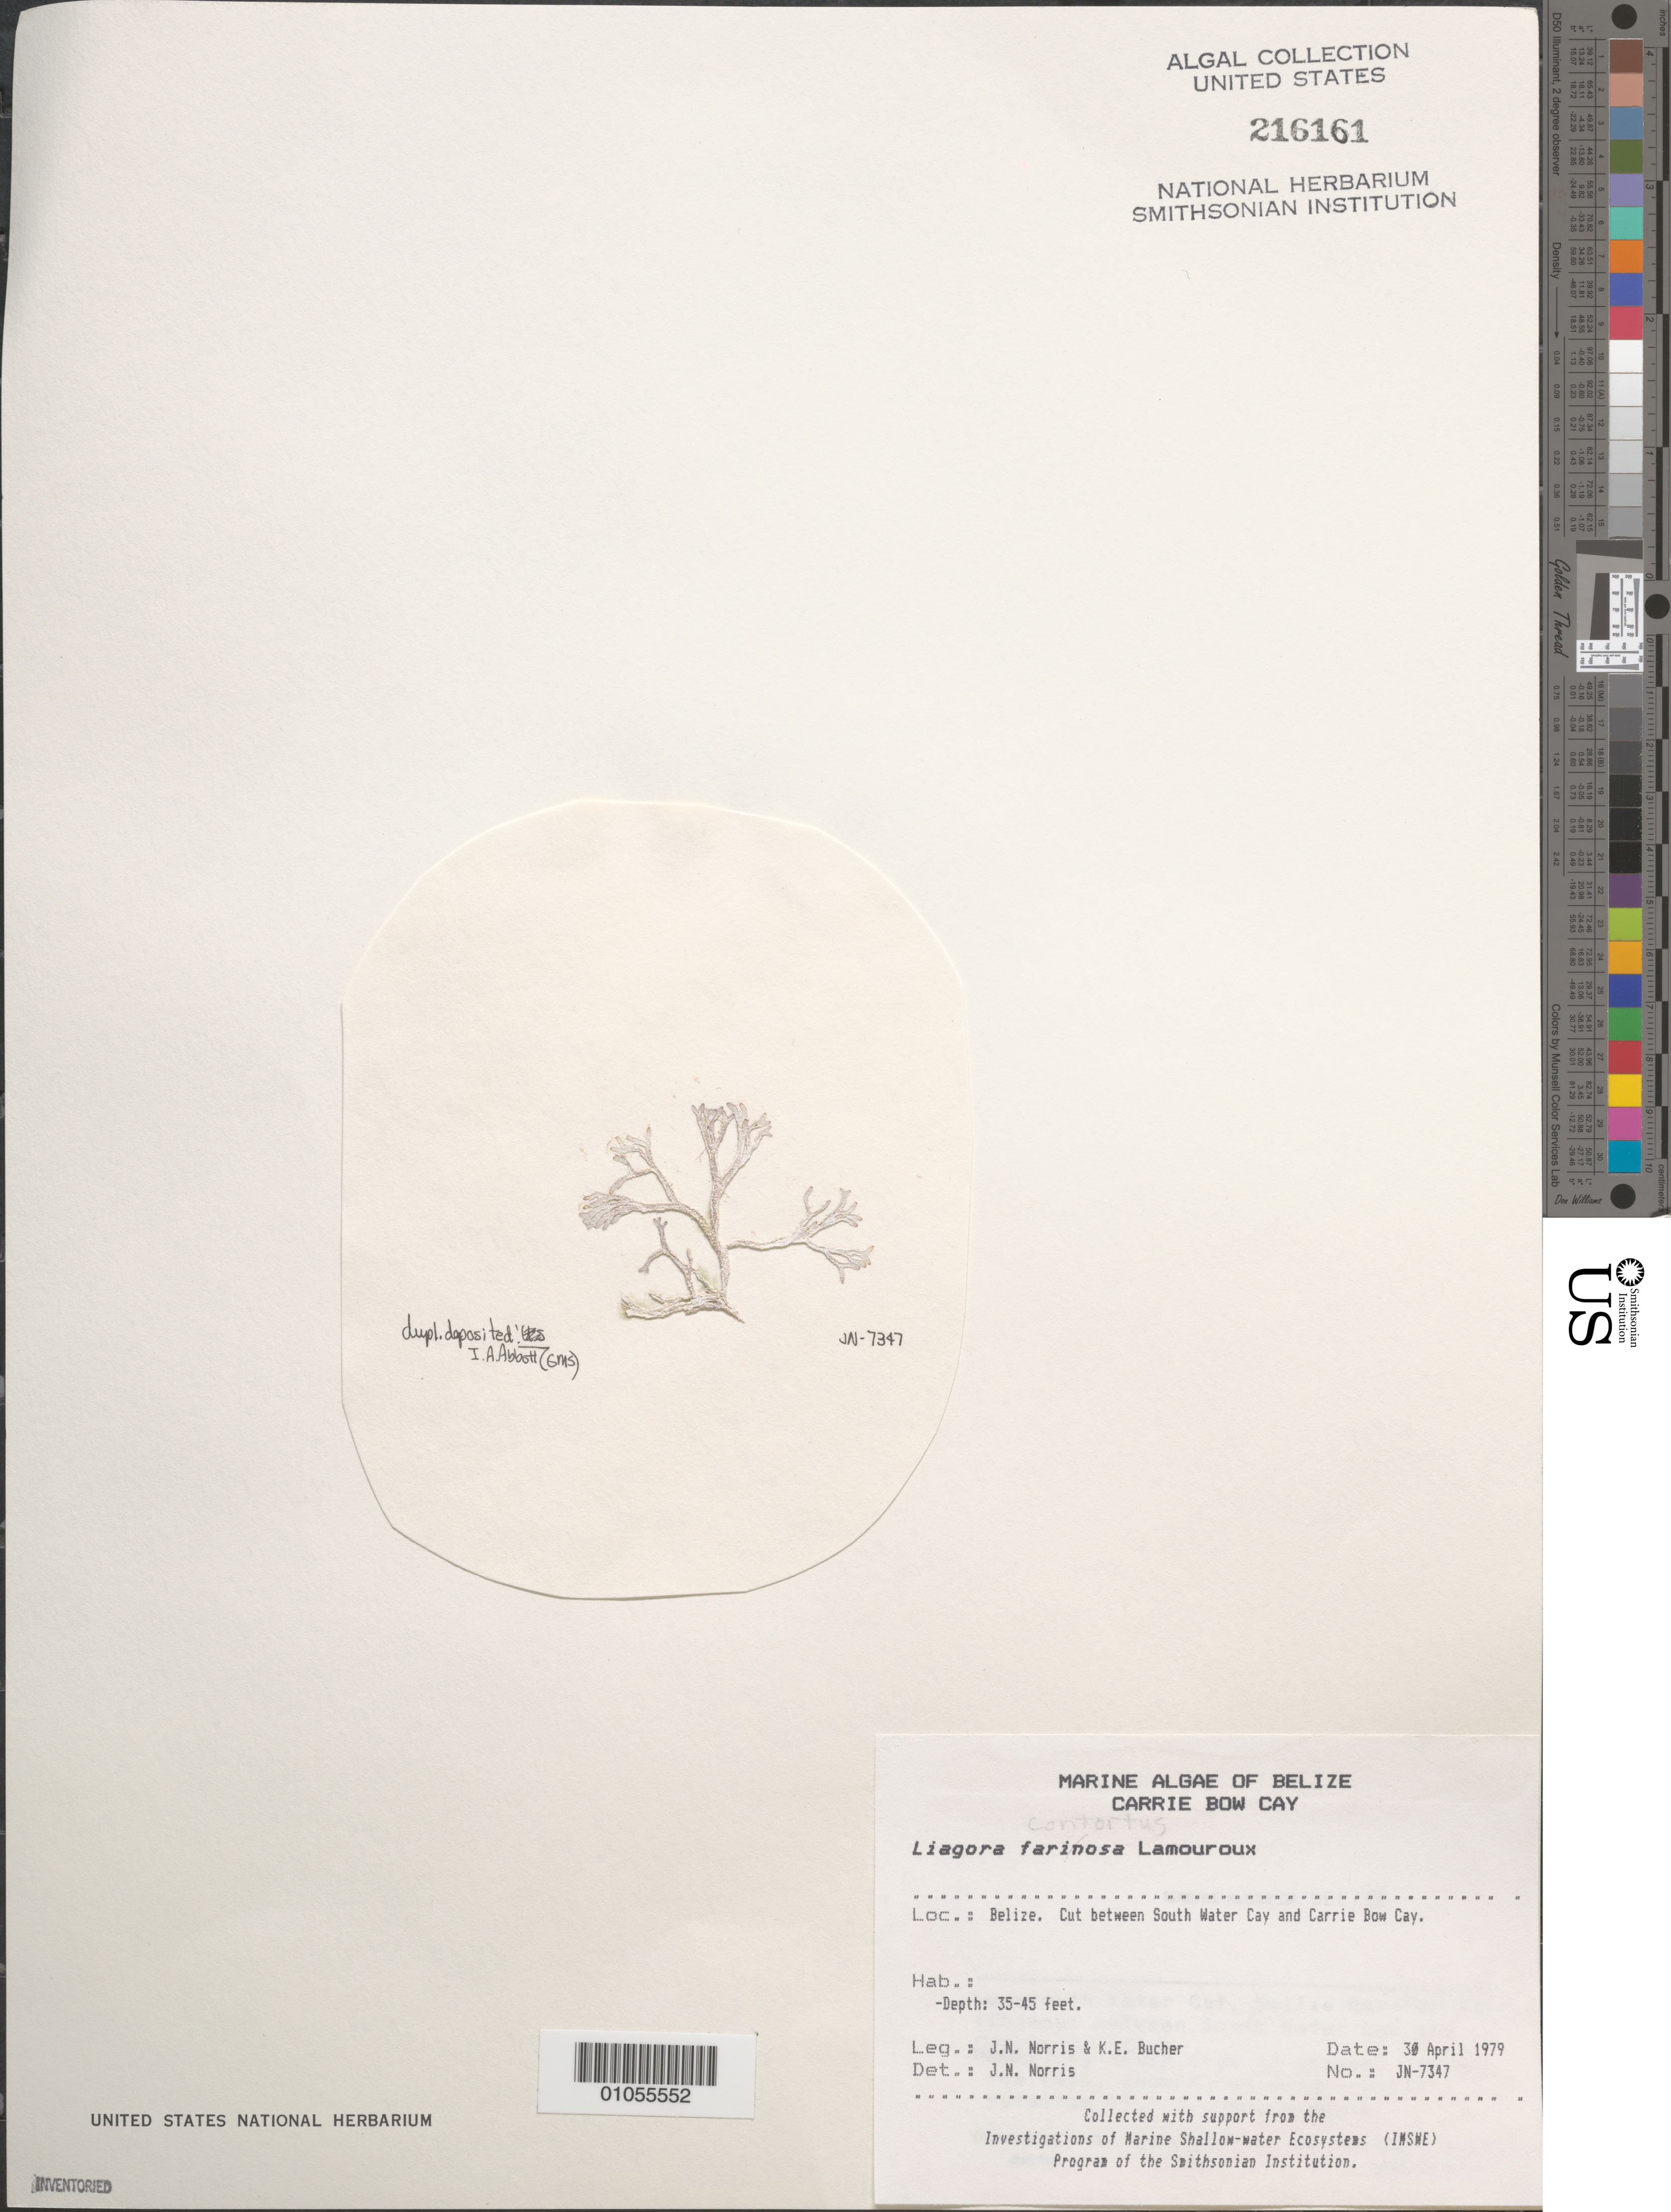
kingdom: Plantae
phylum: Rhodophyta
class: Florideophyceae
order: Nemaliales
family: Liagoraceae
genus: Liagora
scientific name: Liagora farinosa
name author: J.V.Lamouroux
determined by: Norris, James N.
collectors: J. N. Norris & K. E. Bucher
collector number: JN-7347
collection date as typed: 30 Apr 1979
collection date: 1979-04-30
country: Belize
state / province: Stann Creek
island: Carrie Bow Cay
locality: Cut between South Water Cay and Carrie Bow Cay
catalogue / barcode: US 216161